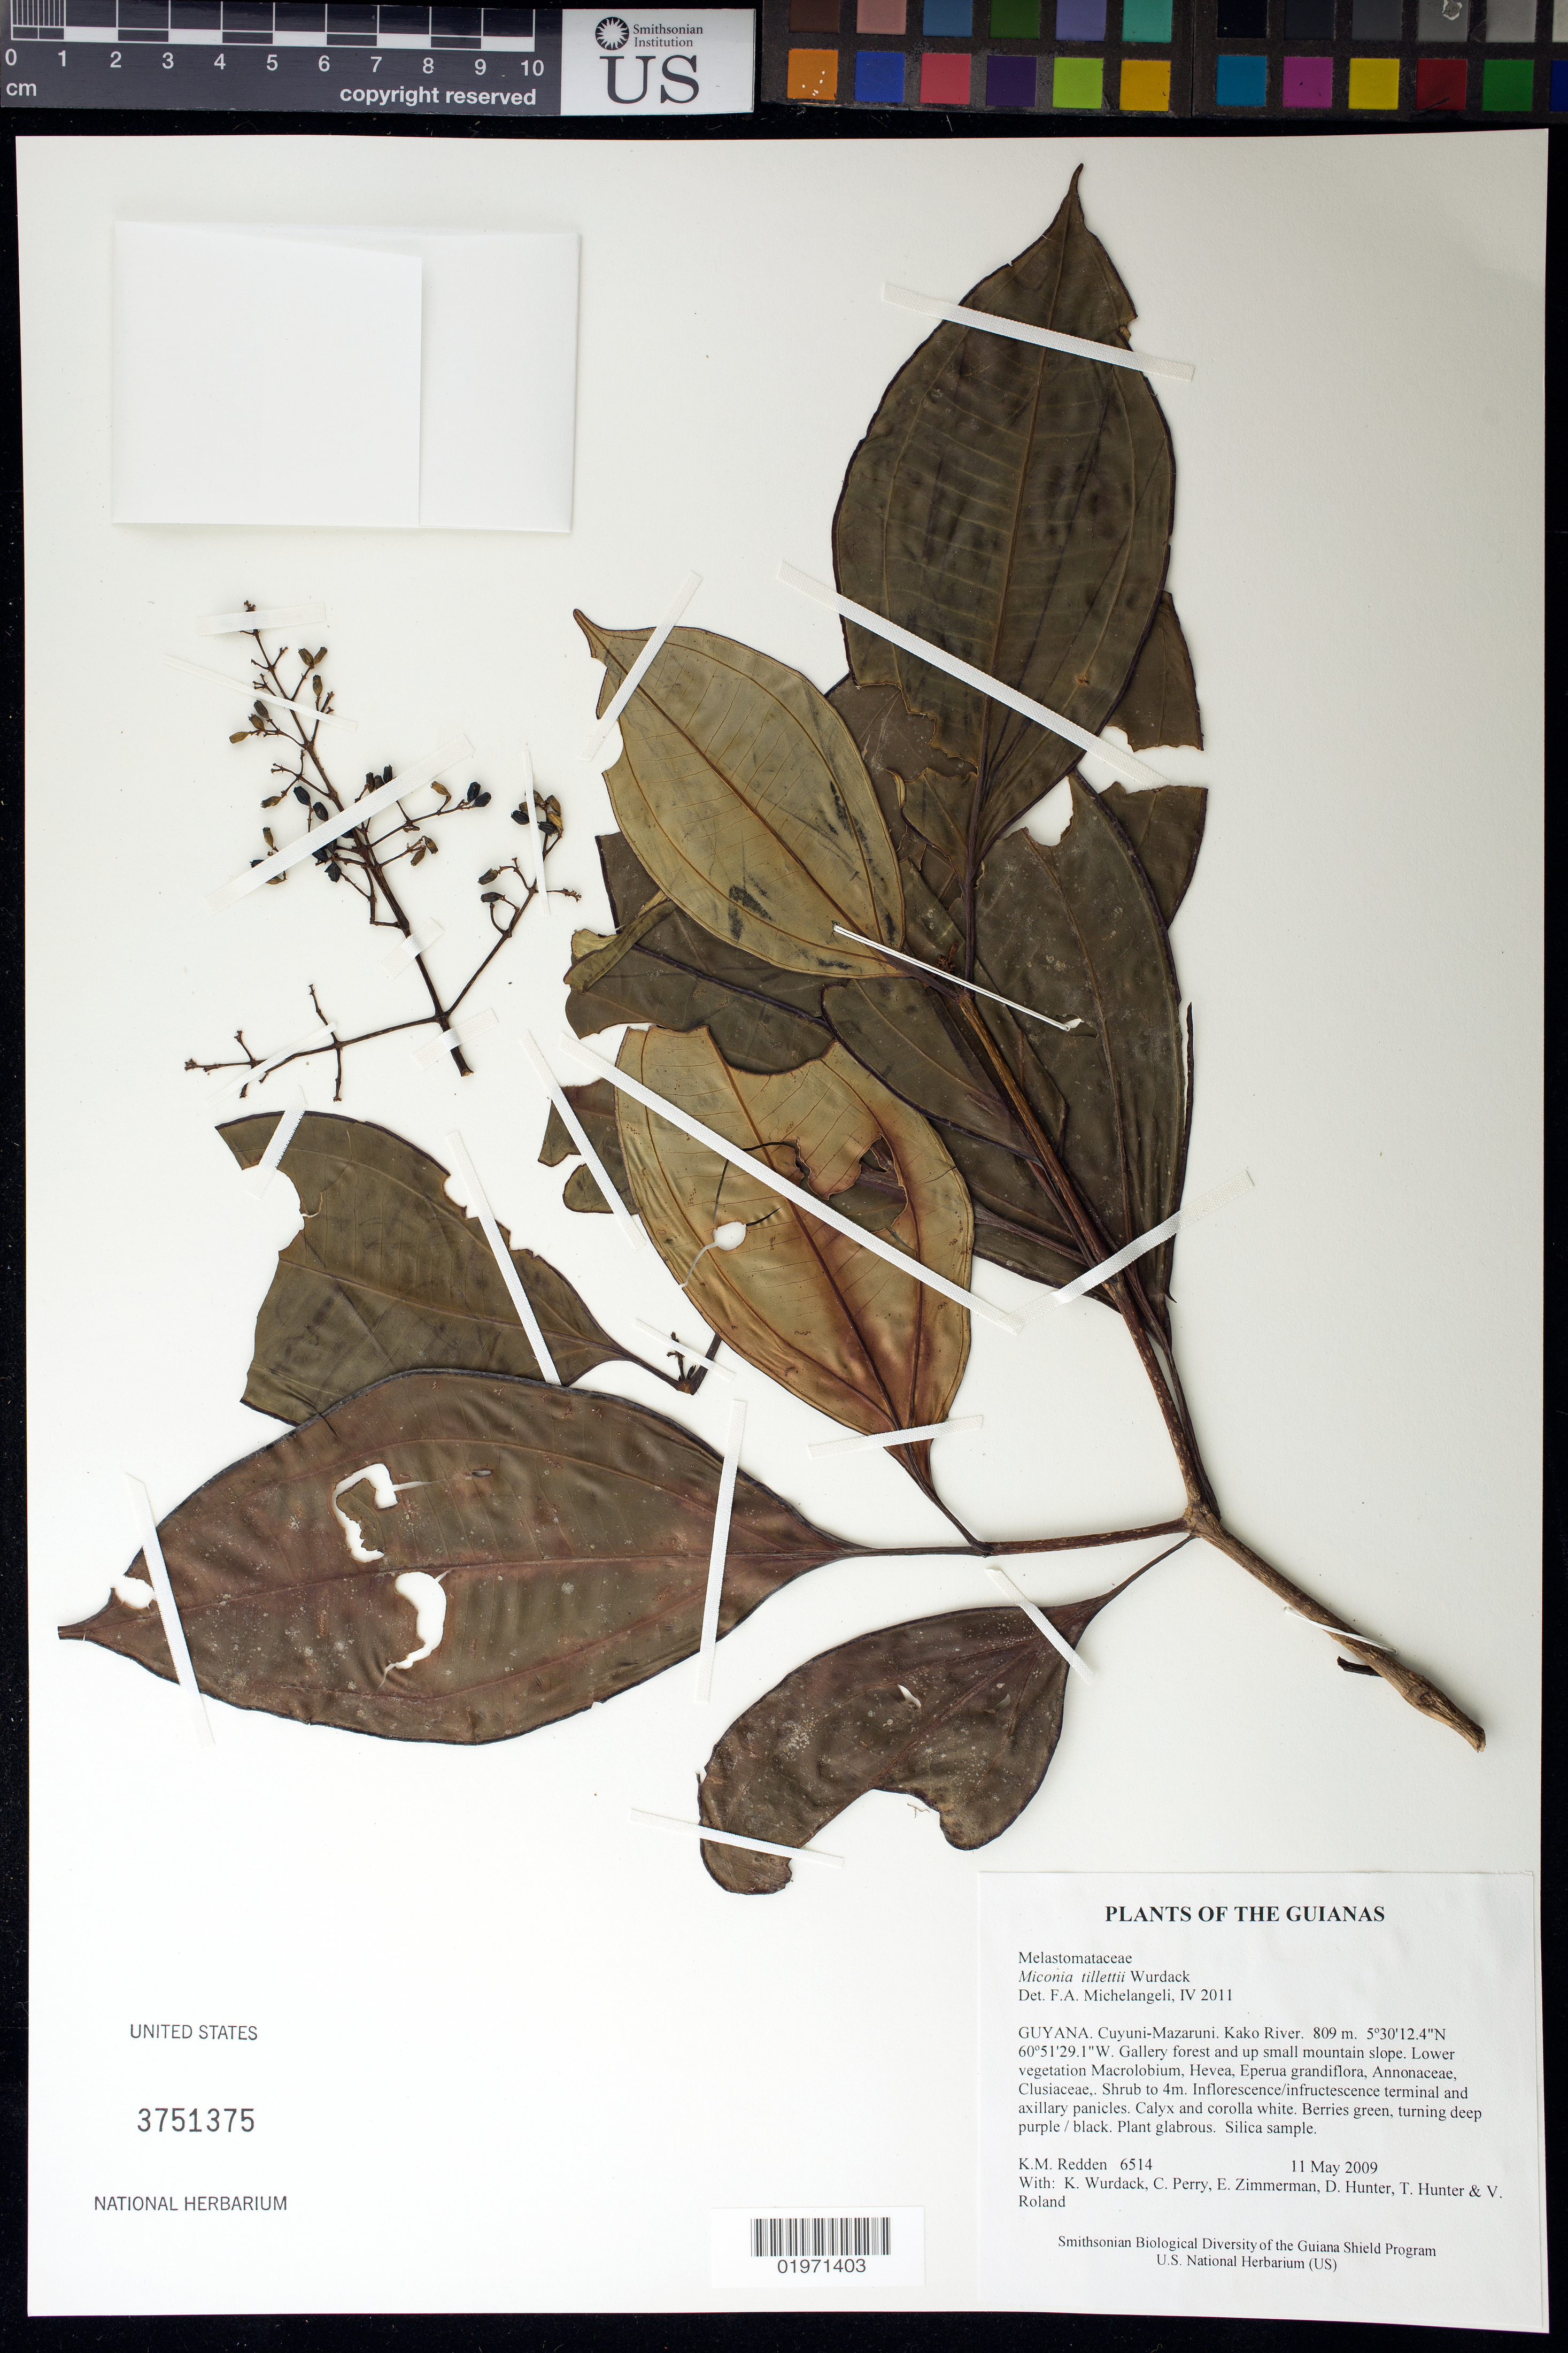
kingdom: Plantae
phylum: Tracheophyta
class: Magnoliopsida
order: Myrtales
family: Melastomataceae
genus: Miconia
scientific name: Miconia tillettii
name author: Wurdack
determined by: Michelangeli, F. A.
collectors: K. M. Redden, K. Wurdack, C. Perry, E. Zimmerman, D. Hunter, T. Hunter & V. Roland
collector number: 6514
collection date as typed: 11 May 2009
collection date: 2009-05-11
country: Guyana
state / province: Cuyuni-Mazaruni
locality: Kako River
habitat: Gallery forest and up small mountain slope. Lower vegetation Macrolobium, Hevea, Eperua grandiflora, Annonaceae, Clusiaceae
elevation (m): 809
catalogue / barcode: US 3751375